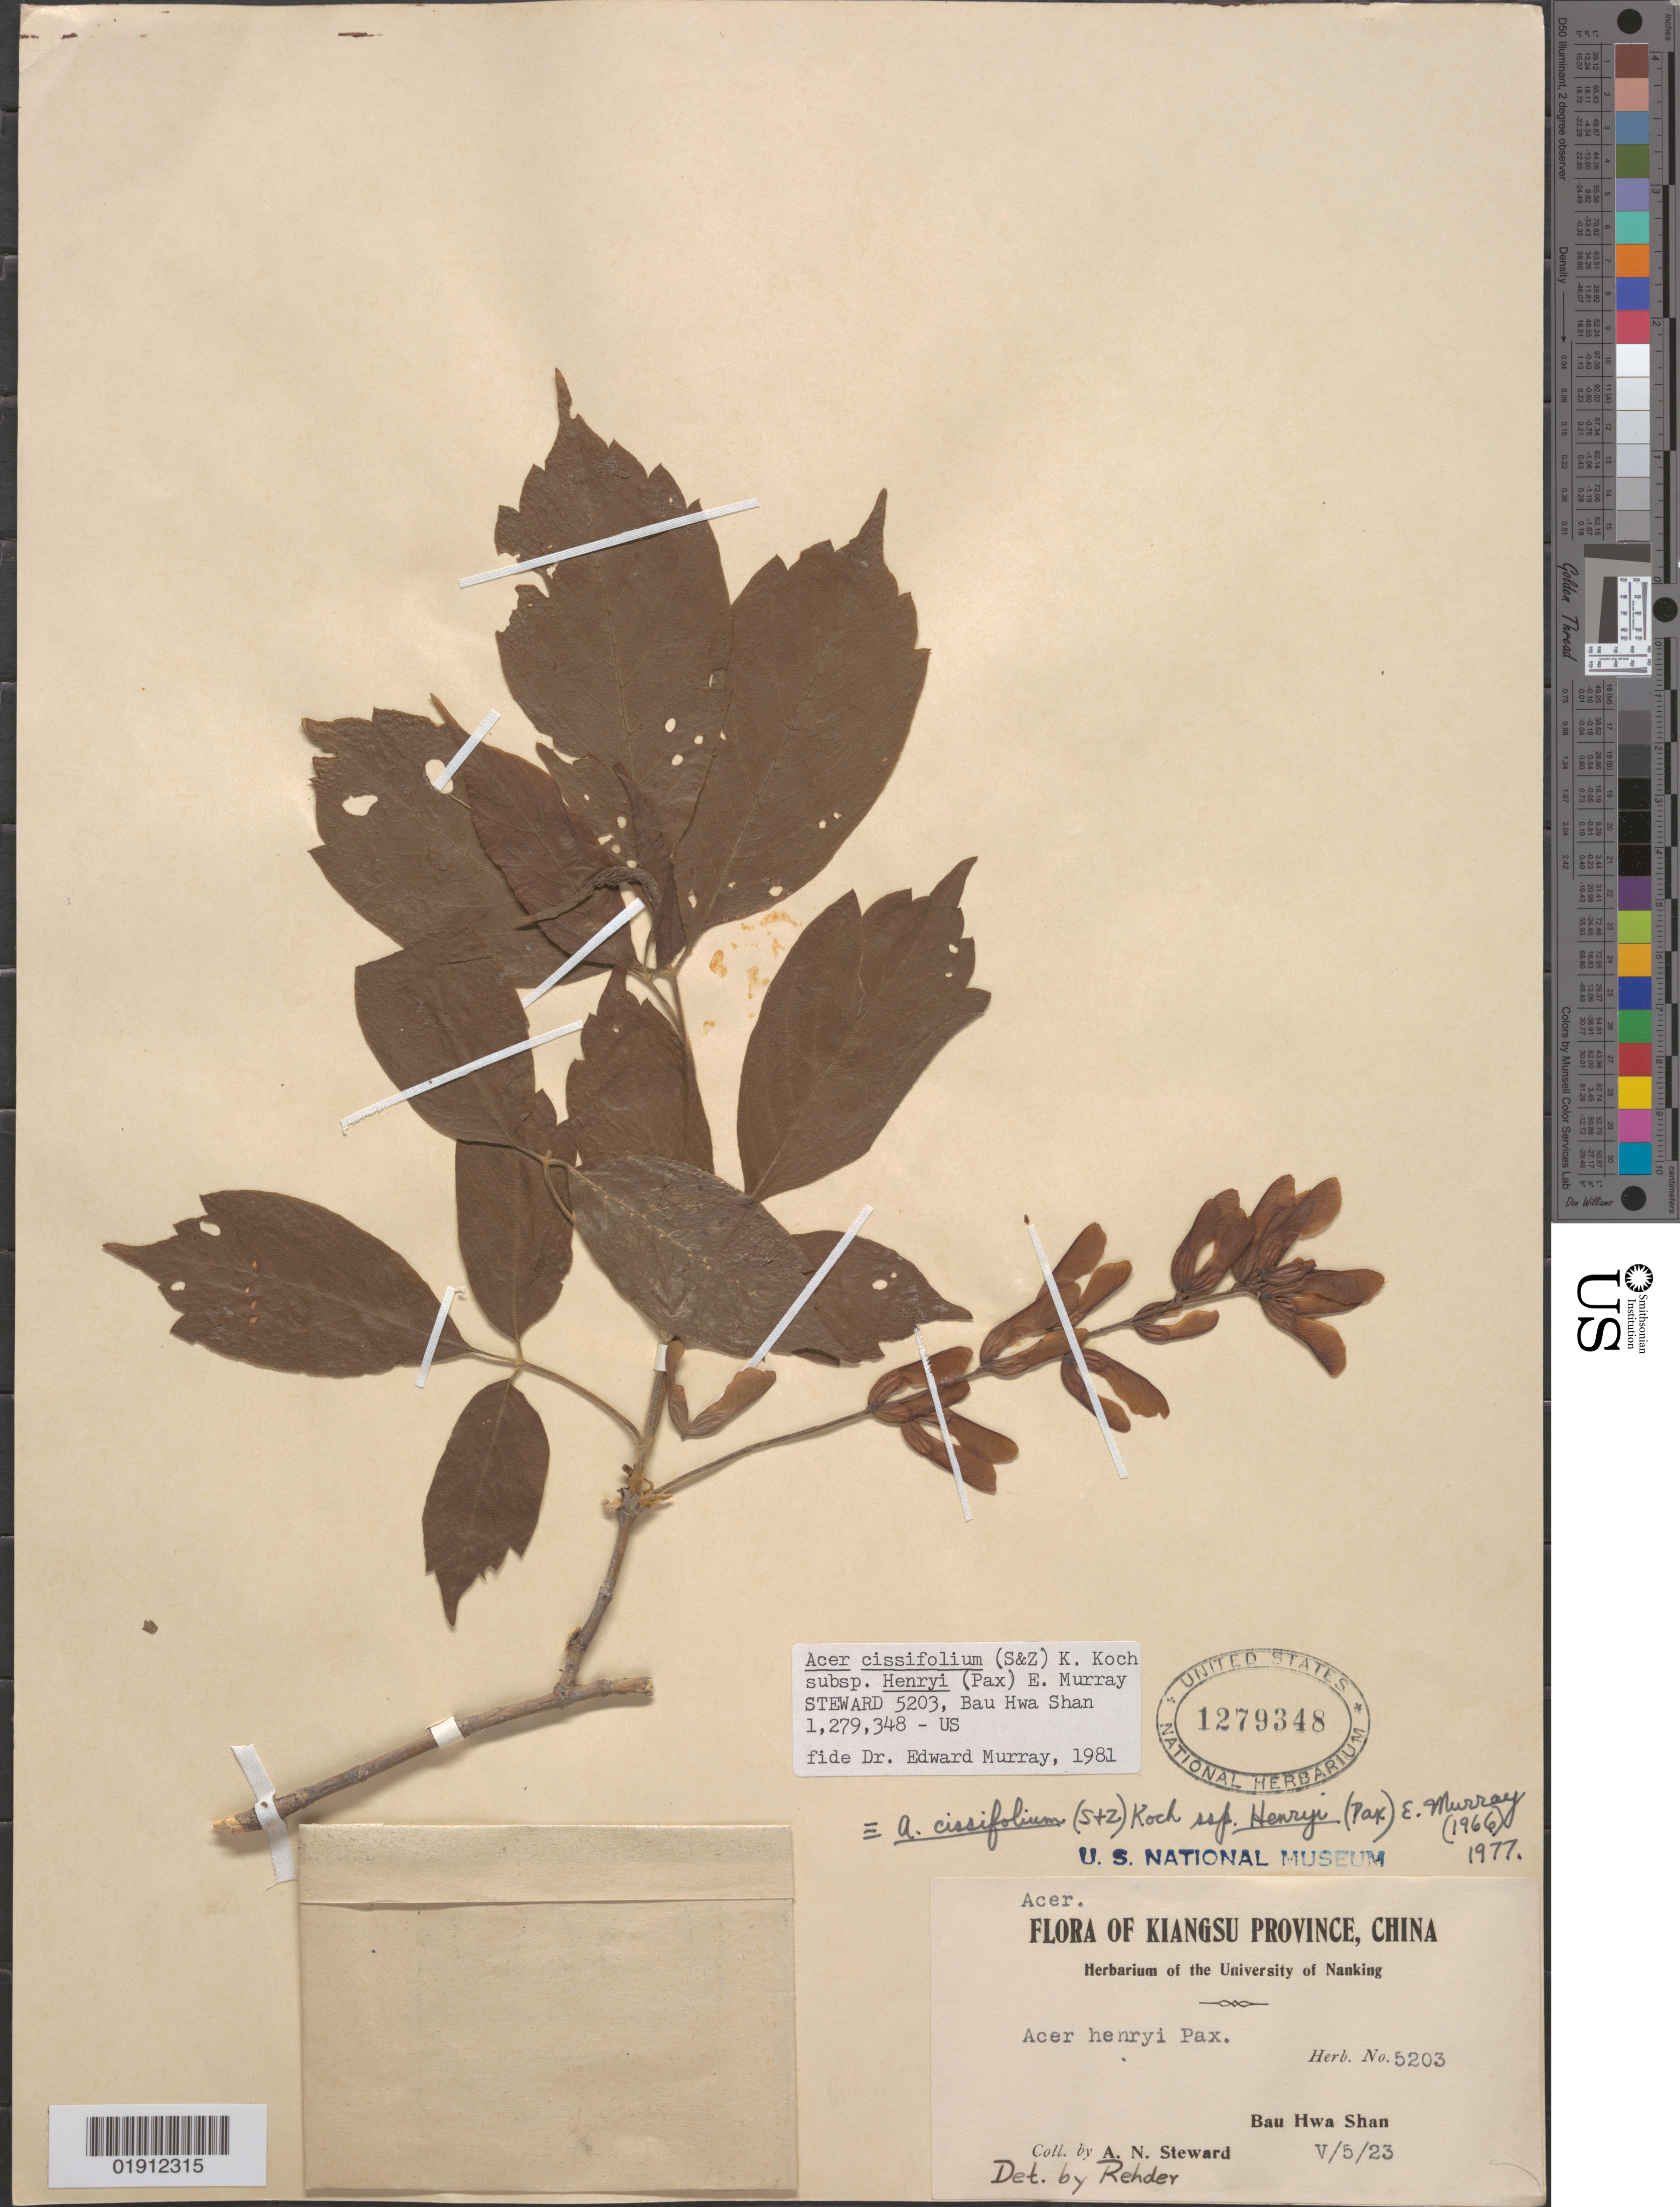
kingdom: Plantae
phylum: Tracheophyta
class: Magnoliopsida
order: Sapindales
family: Sapindaceae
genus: Acer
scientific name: Acer cissifolium subsp. henryi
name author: (Pax) A.E. Murray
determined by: Murray, Edward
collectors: A. Steward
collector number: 5203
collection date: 1923-05-05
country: China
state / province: Jiangsu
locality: Kiangsu [Jiangsu]. Bau Hwa Shan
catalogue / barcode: US 1279348